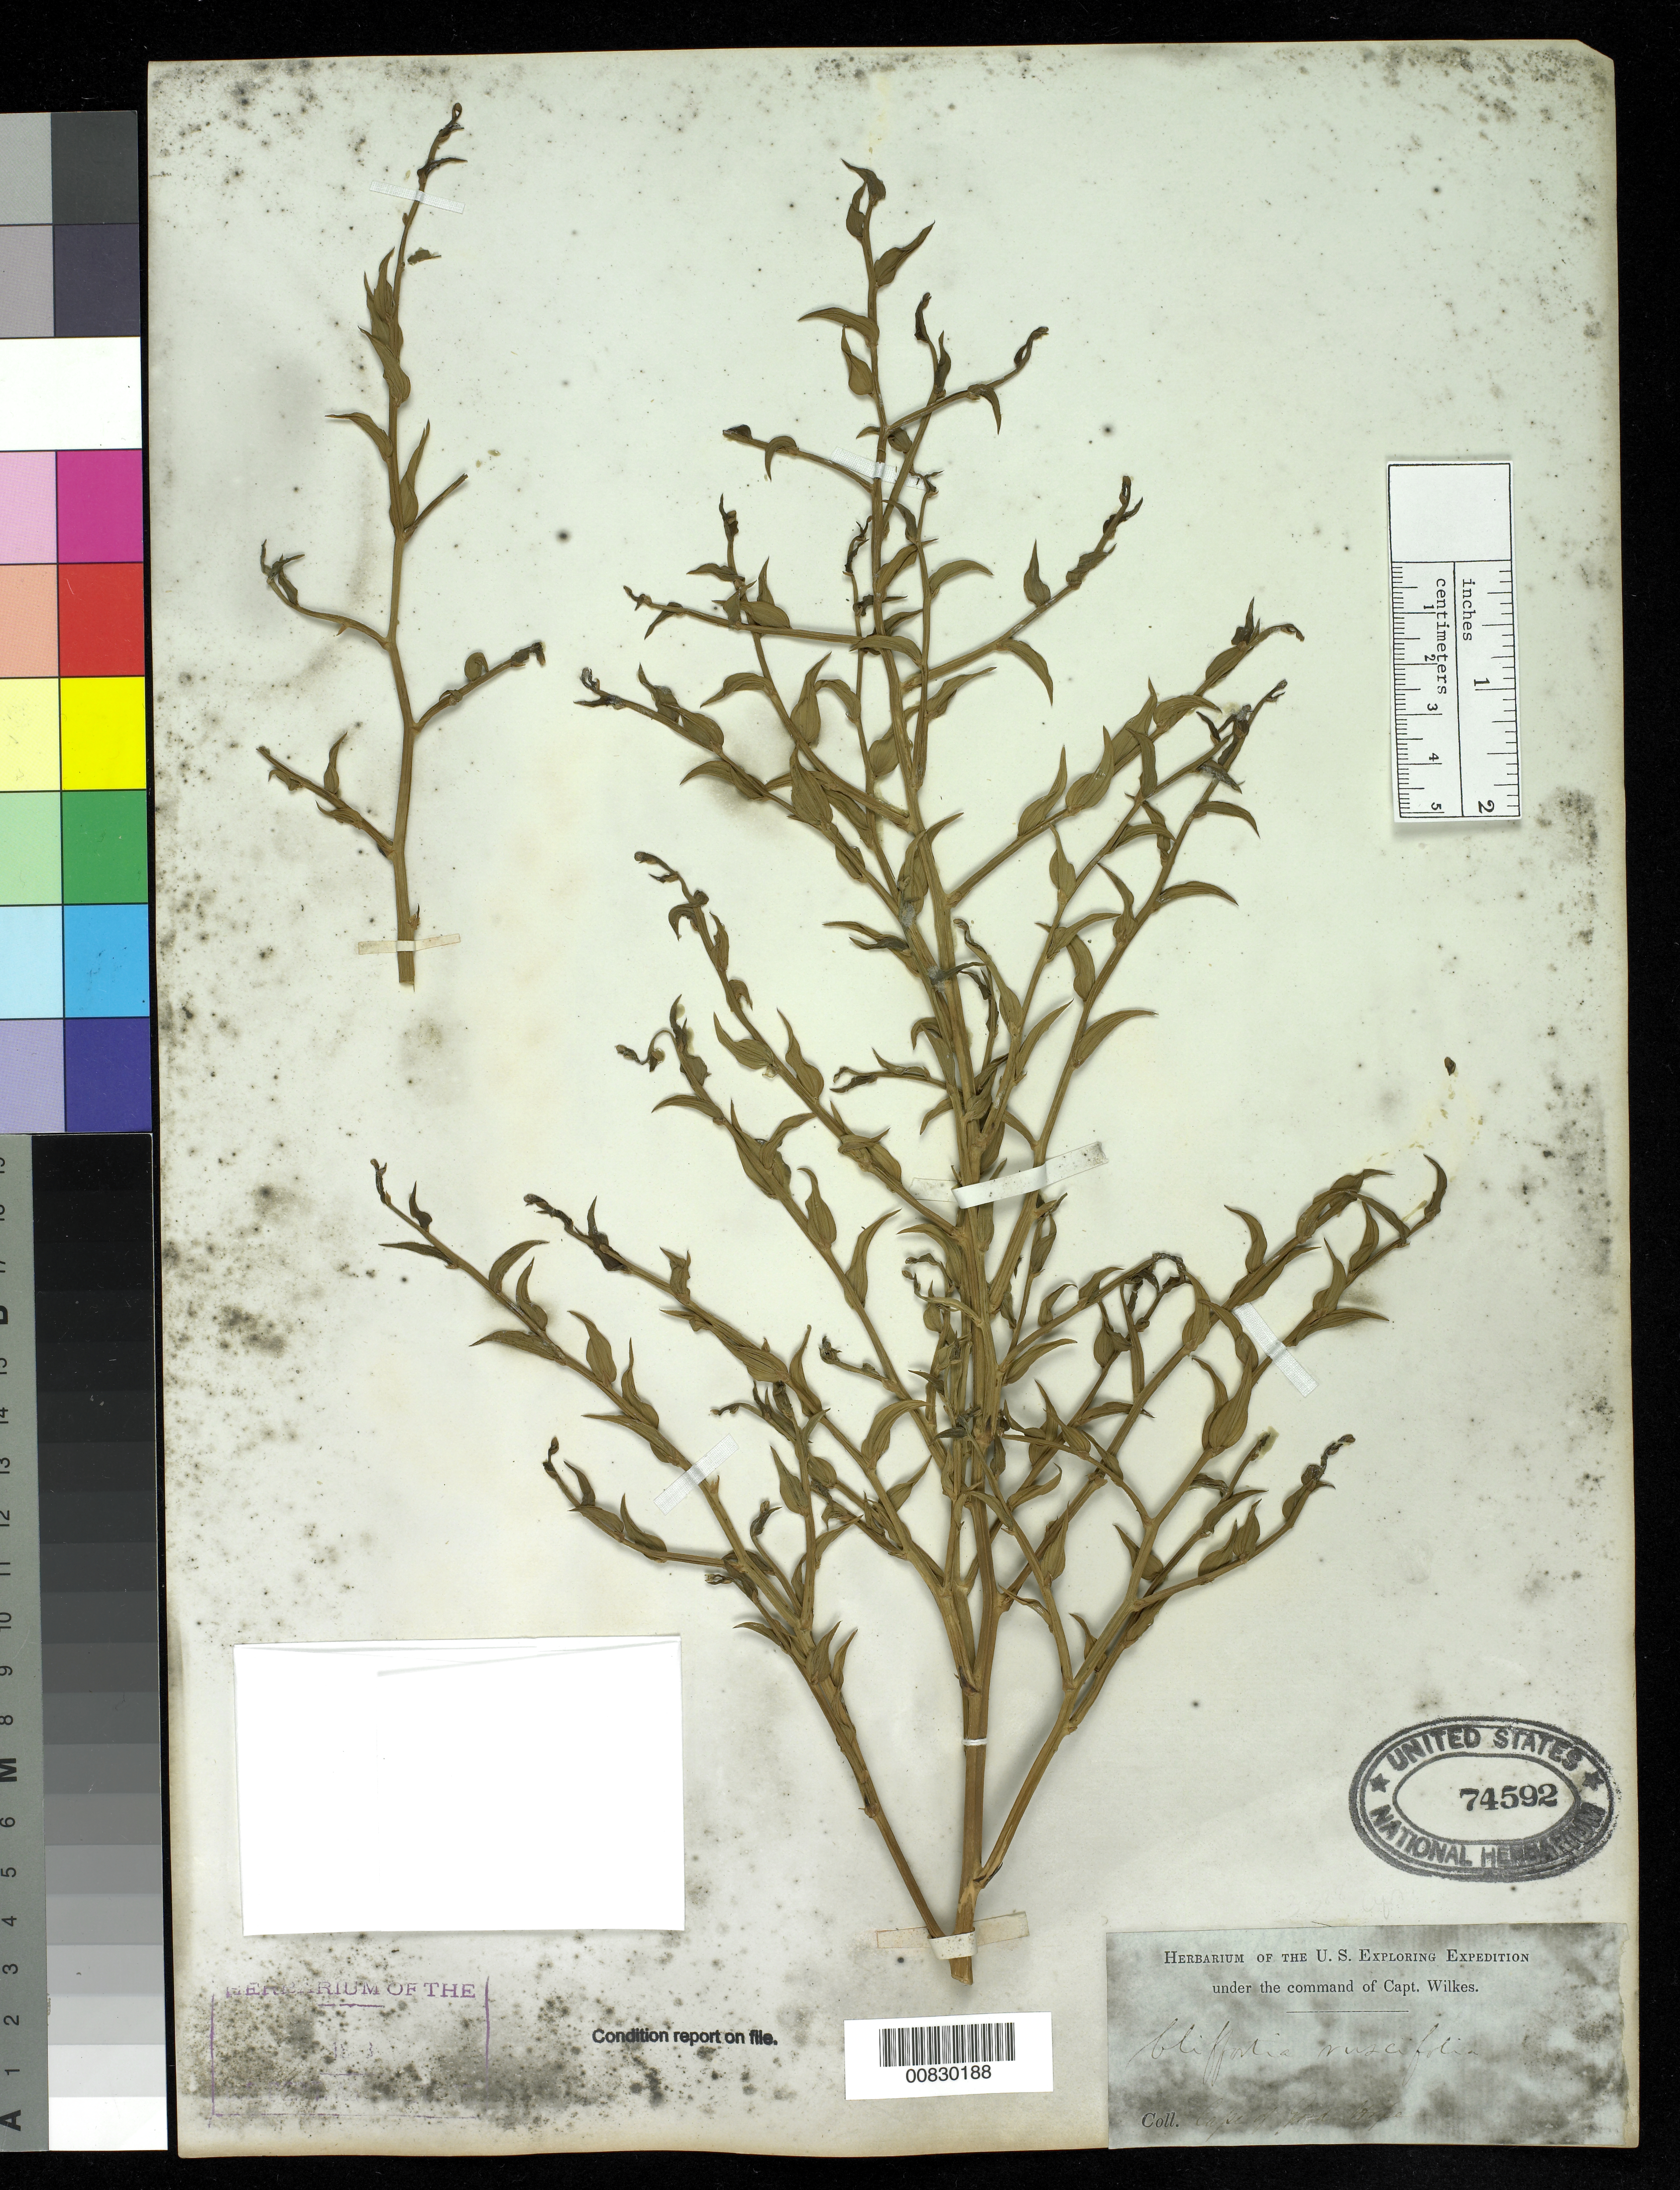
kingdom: Plantae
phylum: Tracheophyta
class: Magnoliopsida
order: Rosales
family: Rosaceae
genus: Cliffortia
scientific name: Cliffortia ruscifolia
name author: L.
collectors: Wilkes Explor. Exped.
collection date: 1838/1842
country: South Africa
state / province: Western Cape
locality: Cape of Good Hope. Cape Town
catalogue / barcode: US 74592